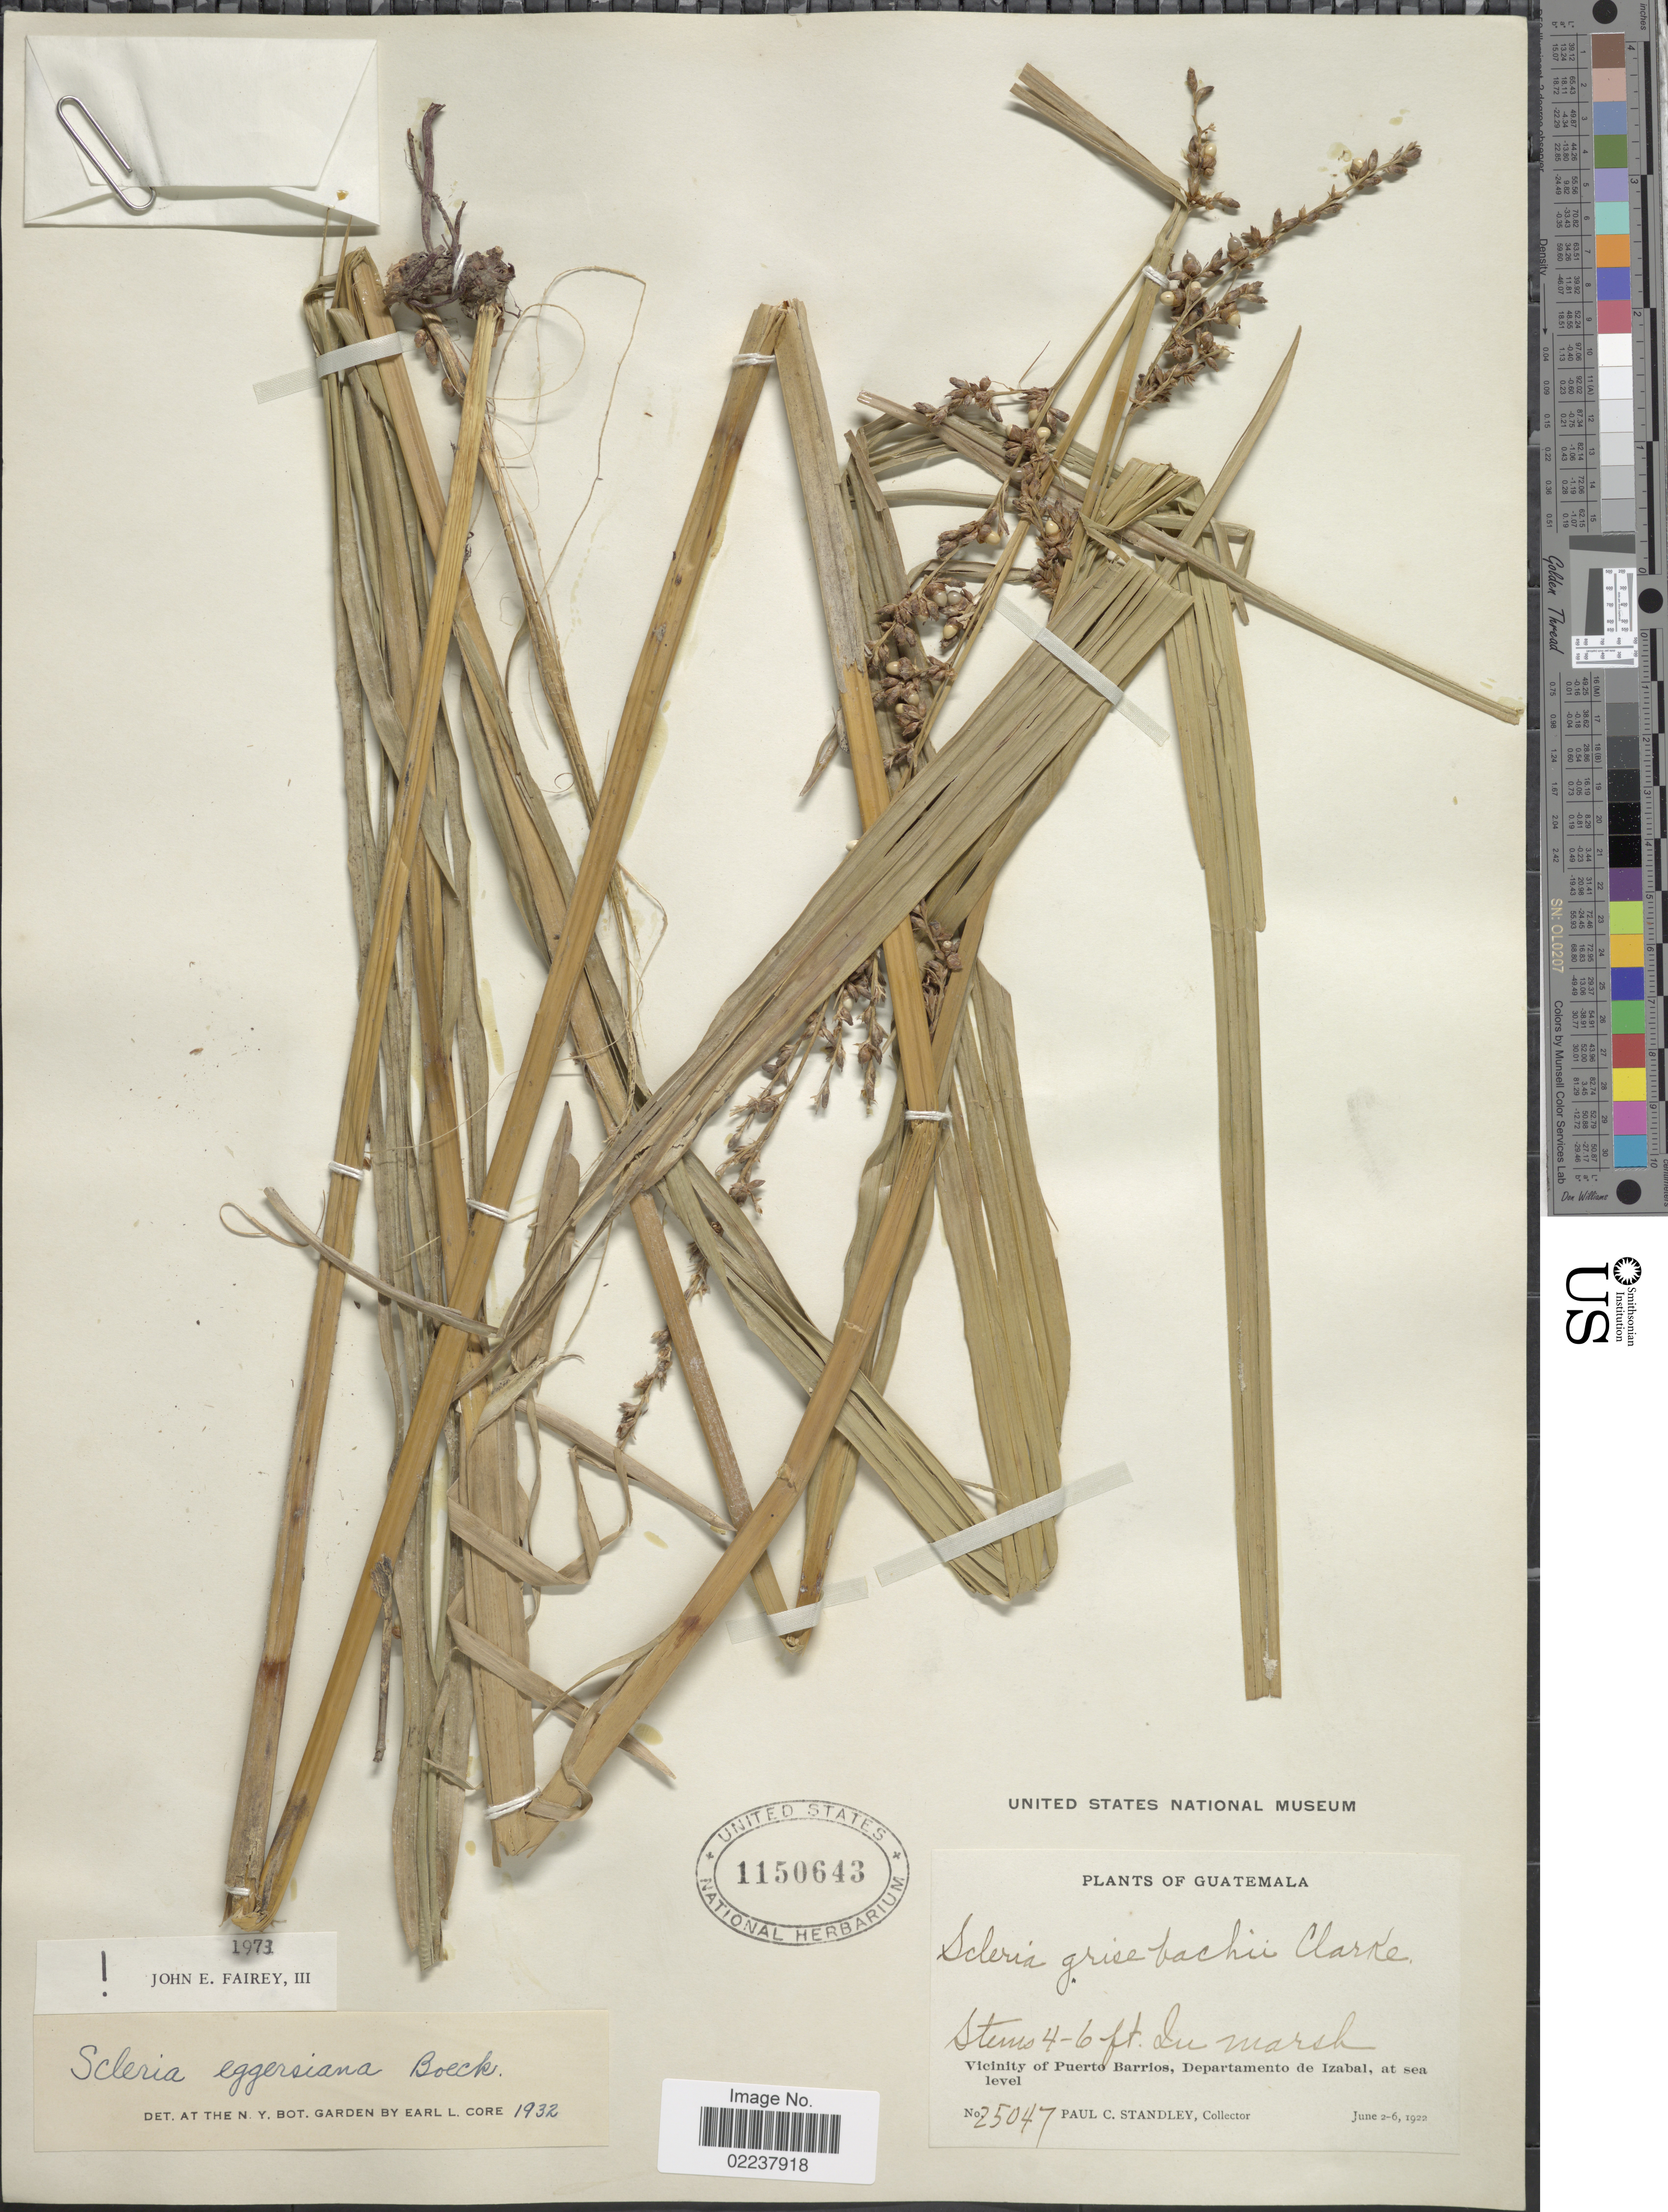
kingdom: Plantae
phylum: Tracheophyta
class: Liliopsida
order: Poales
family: Cyperaceae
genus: Scleria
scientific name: Scleria eggersiana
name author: Boeckeler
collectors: P. C. Standley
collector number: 25047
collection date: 1922-06-02/1922-06-06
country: Guatemala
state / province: Izabal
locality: Vicinity of Puerto Barrios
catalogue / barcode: US 1150643